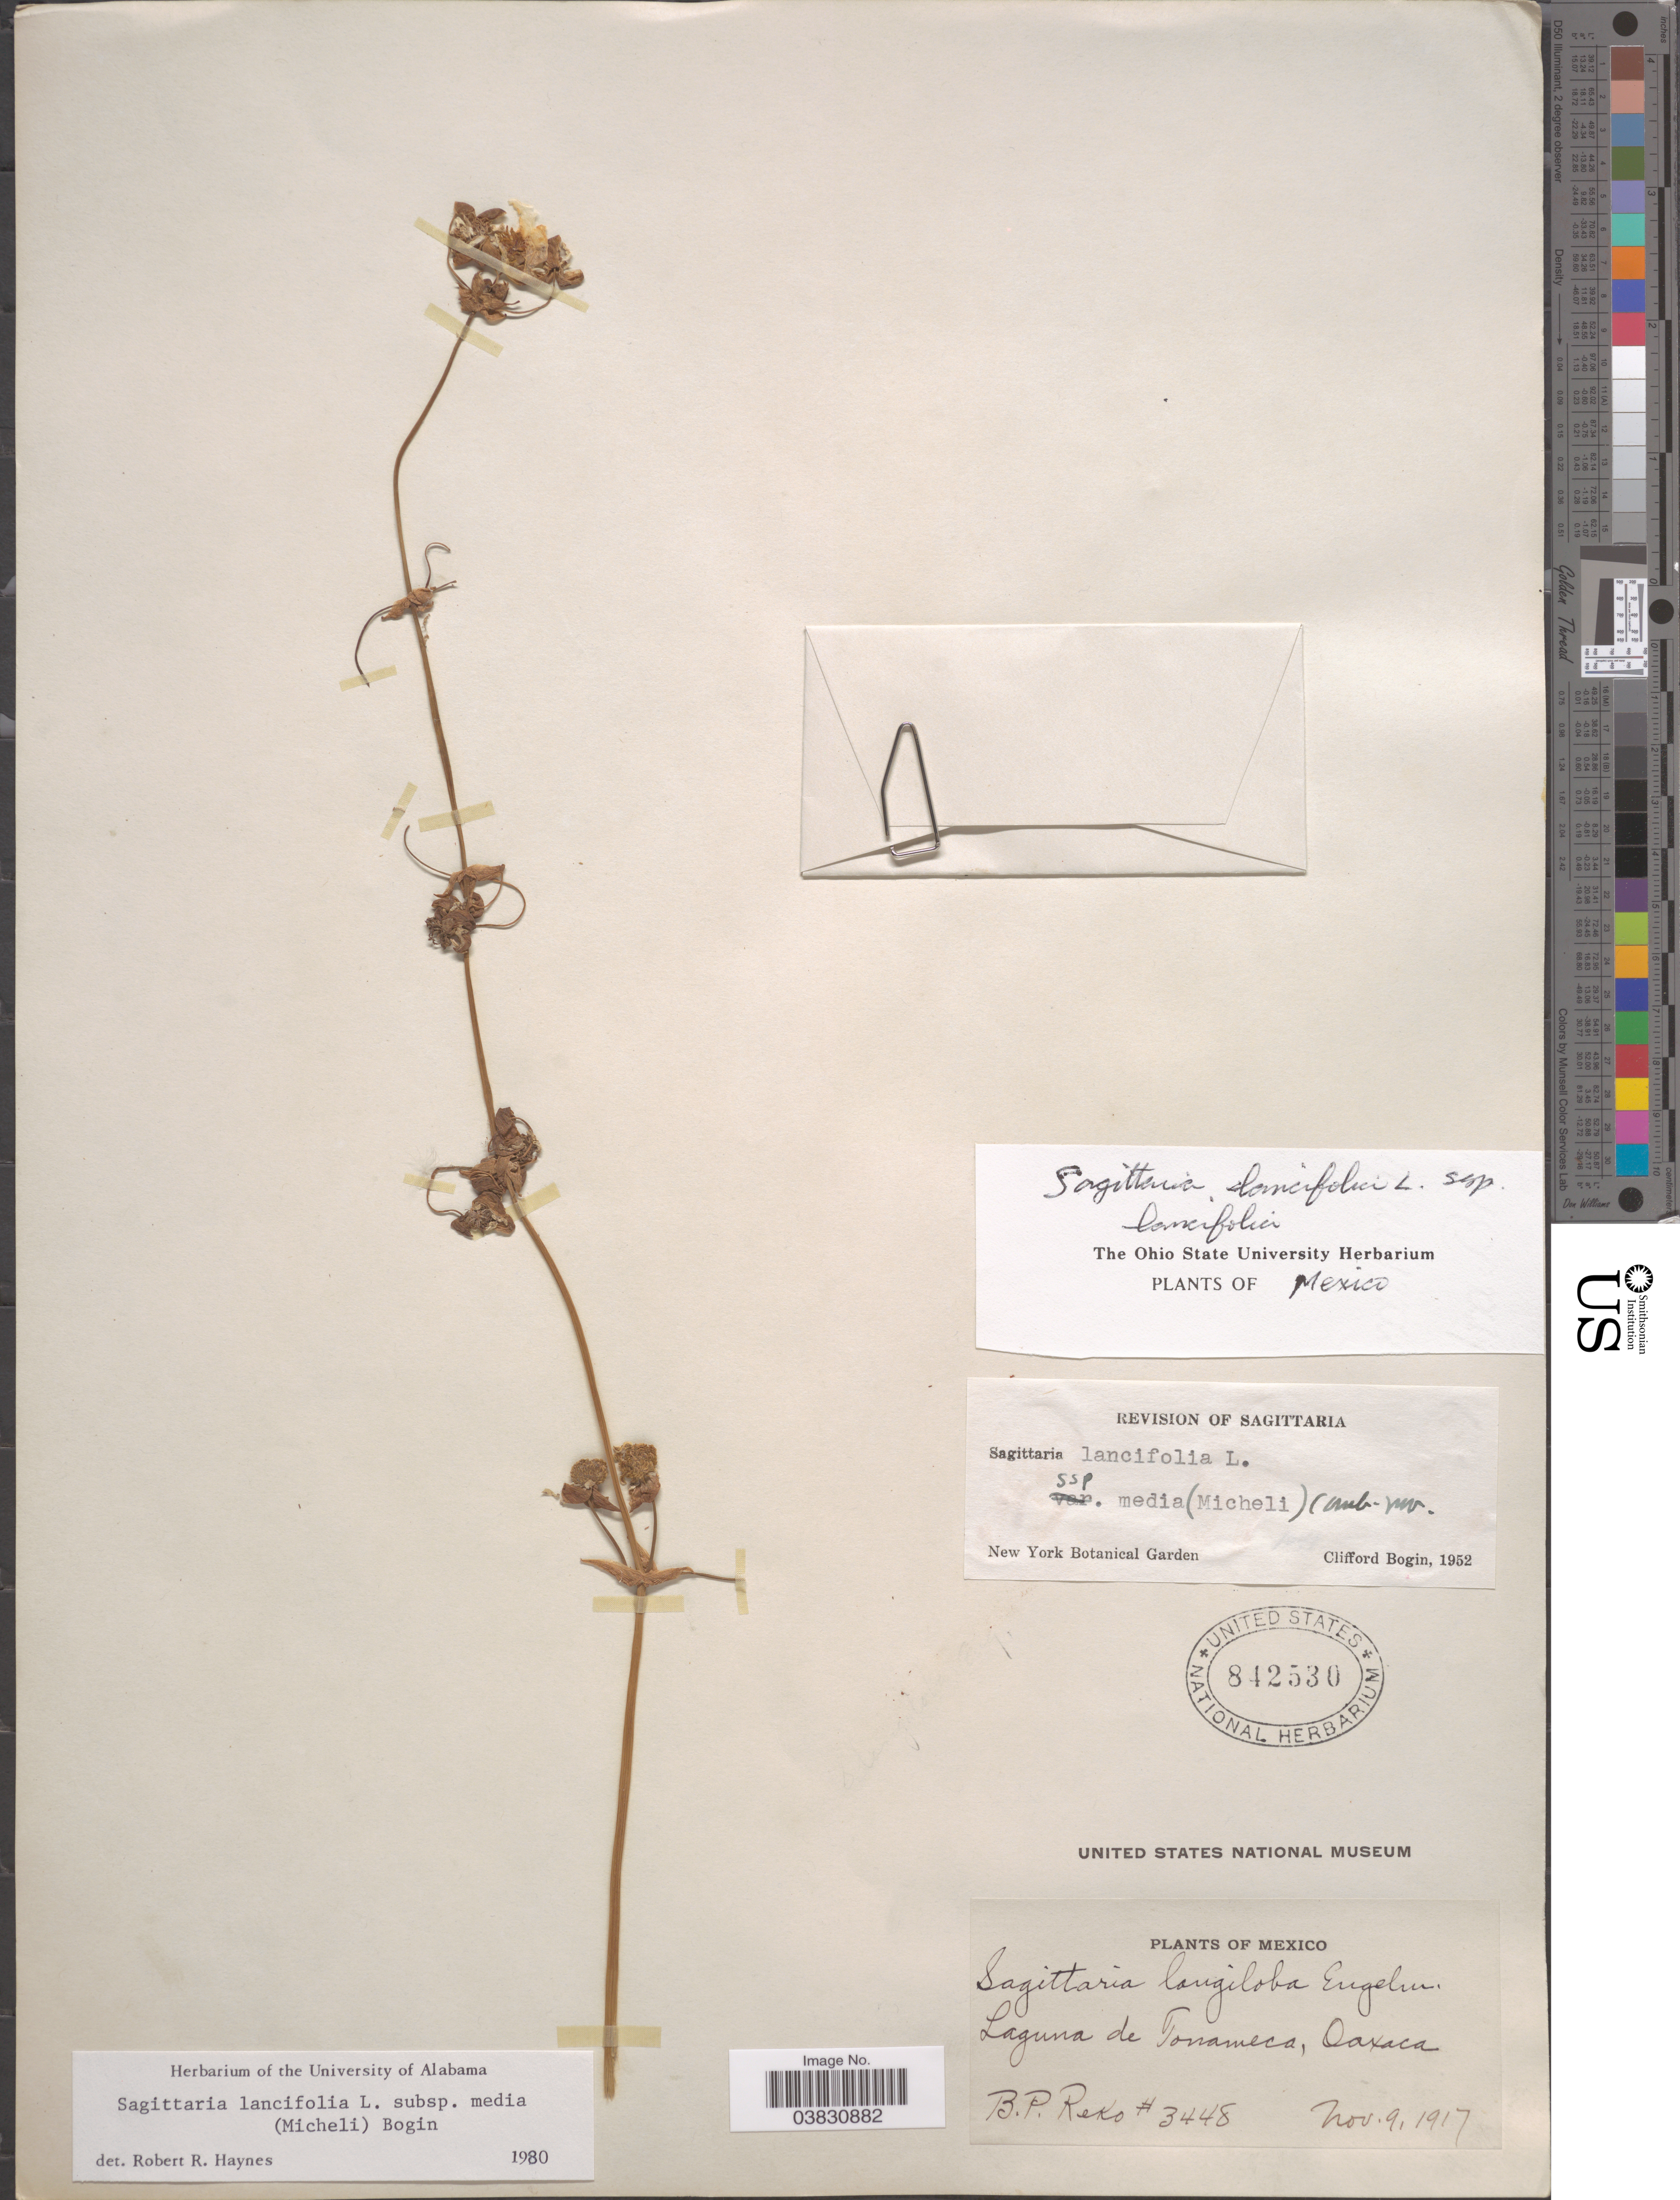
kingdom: Plantae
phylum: Tracheophyta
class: Liliopsida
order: Alismatales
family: Alismataceae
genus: Sagittaria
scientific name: Sagittaria lancifolia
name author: L.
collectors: B. P. Reko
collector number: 3448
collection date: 1917-11-09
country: Mexico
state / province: Oaxaca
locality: Laguna de Tonameca.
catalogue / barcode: US 842530